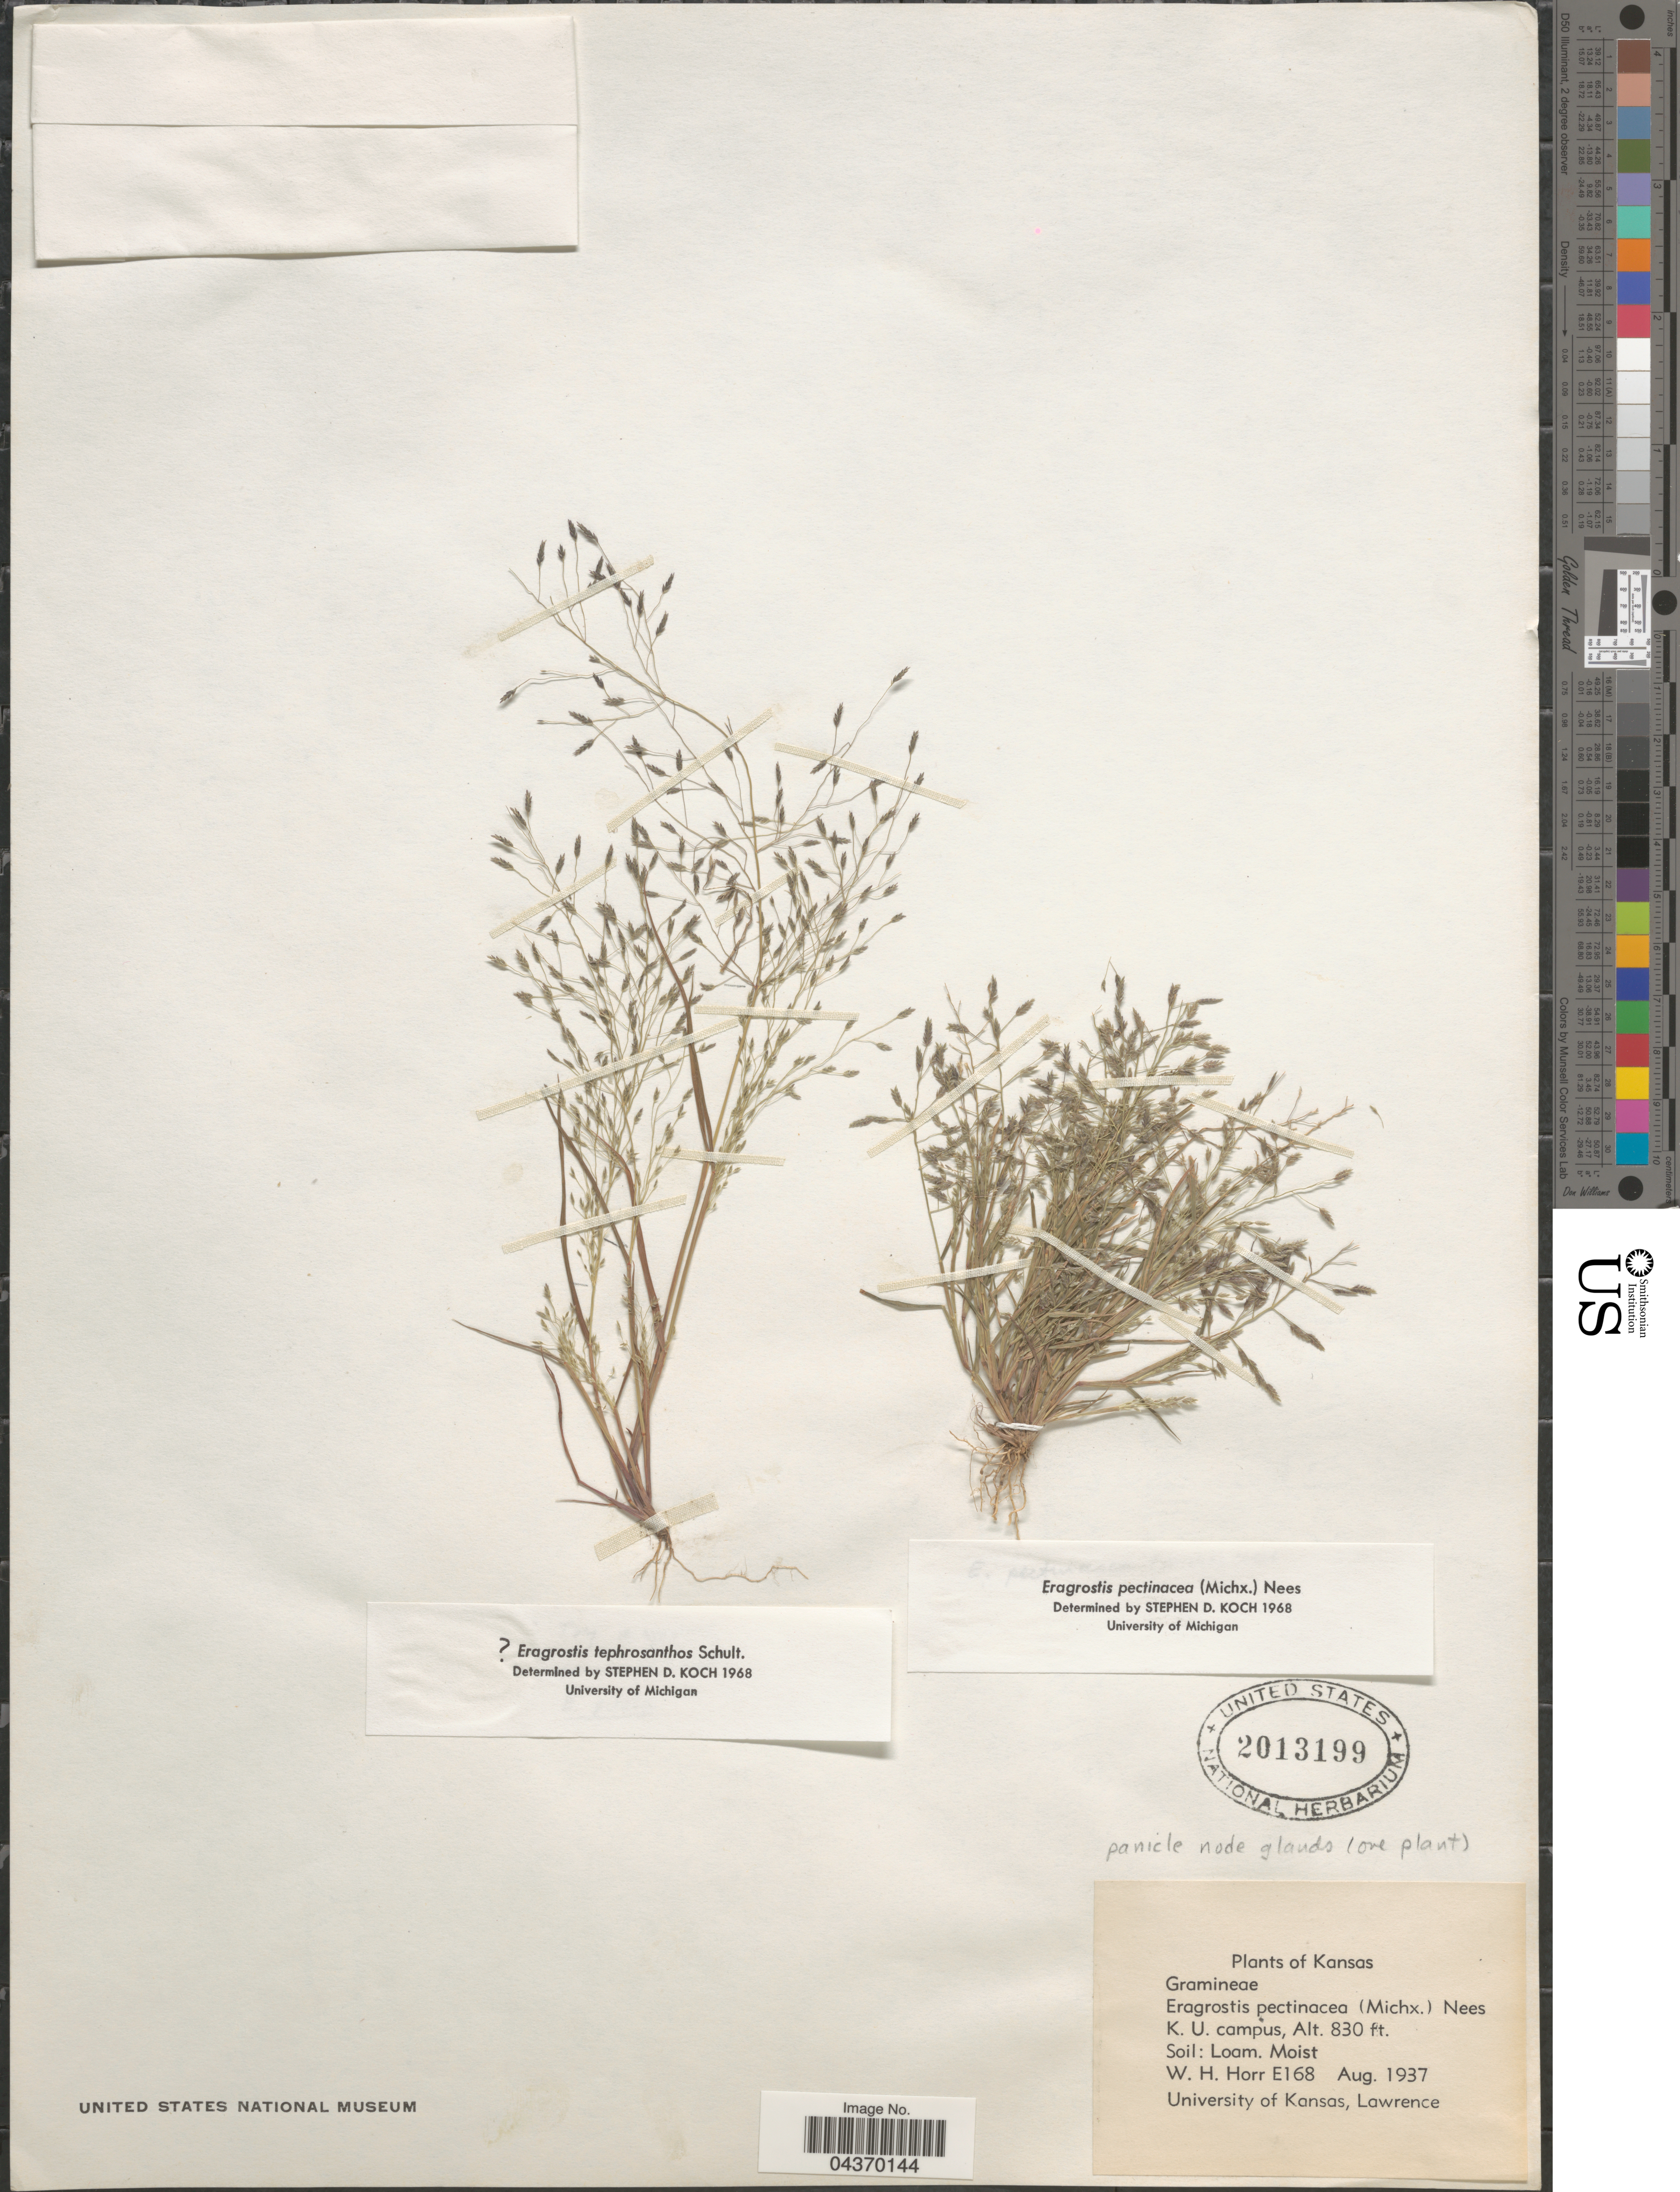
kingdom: Plantae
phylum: Tracheophyta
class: Liliopsida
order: Poales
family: Poaceae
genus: Eragrostis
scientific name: Eragrostis pectinacea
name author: (Michx.) Nees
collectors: W. H. Horr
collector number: E168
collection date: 1937-08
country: United States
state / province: Kansas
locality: K. U. campus.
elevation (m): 253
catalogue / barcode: US 2013199